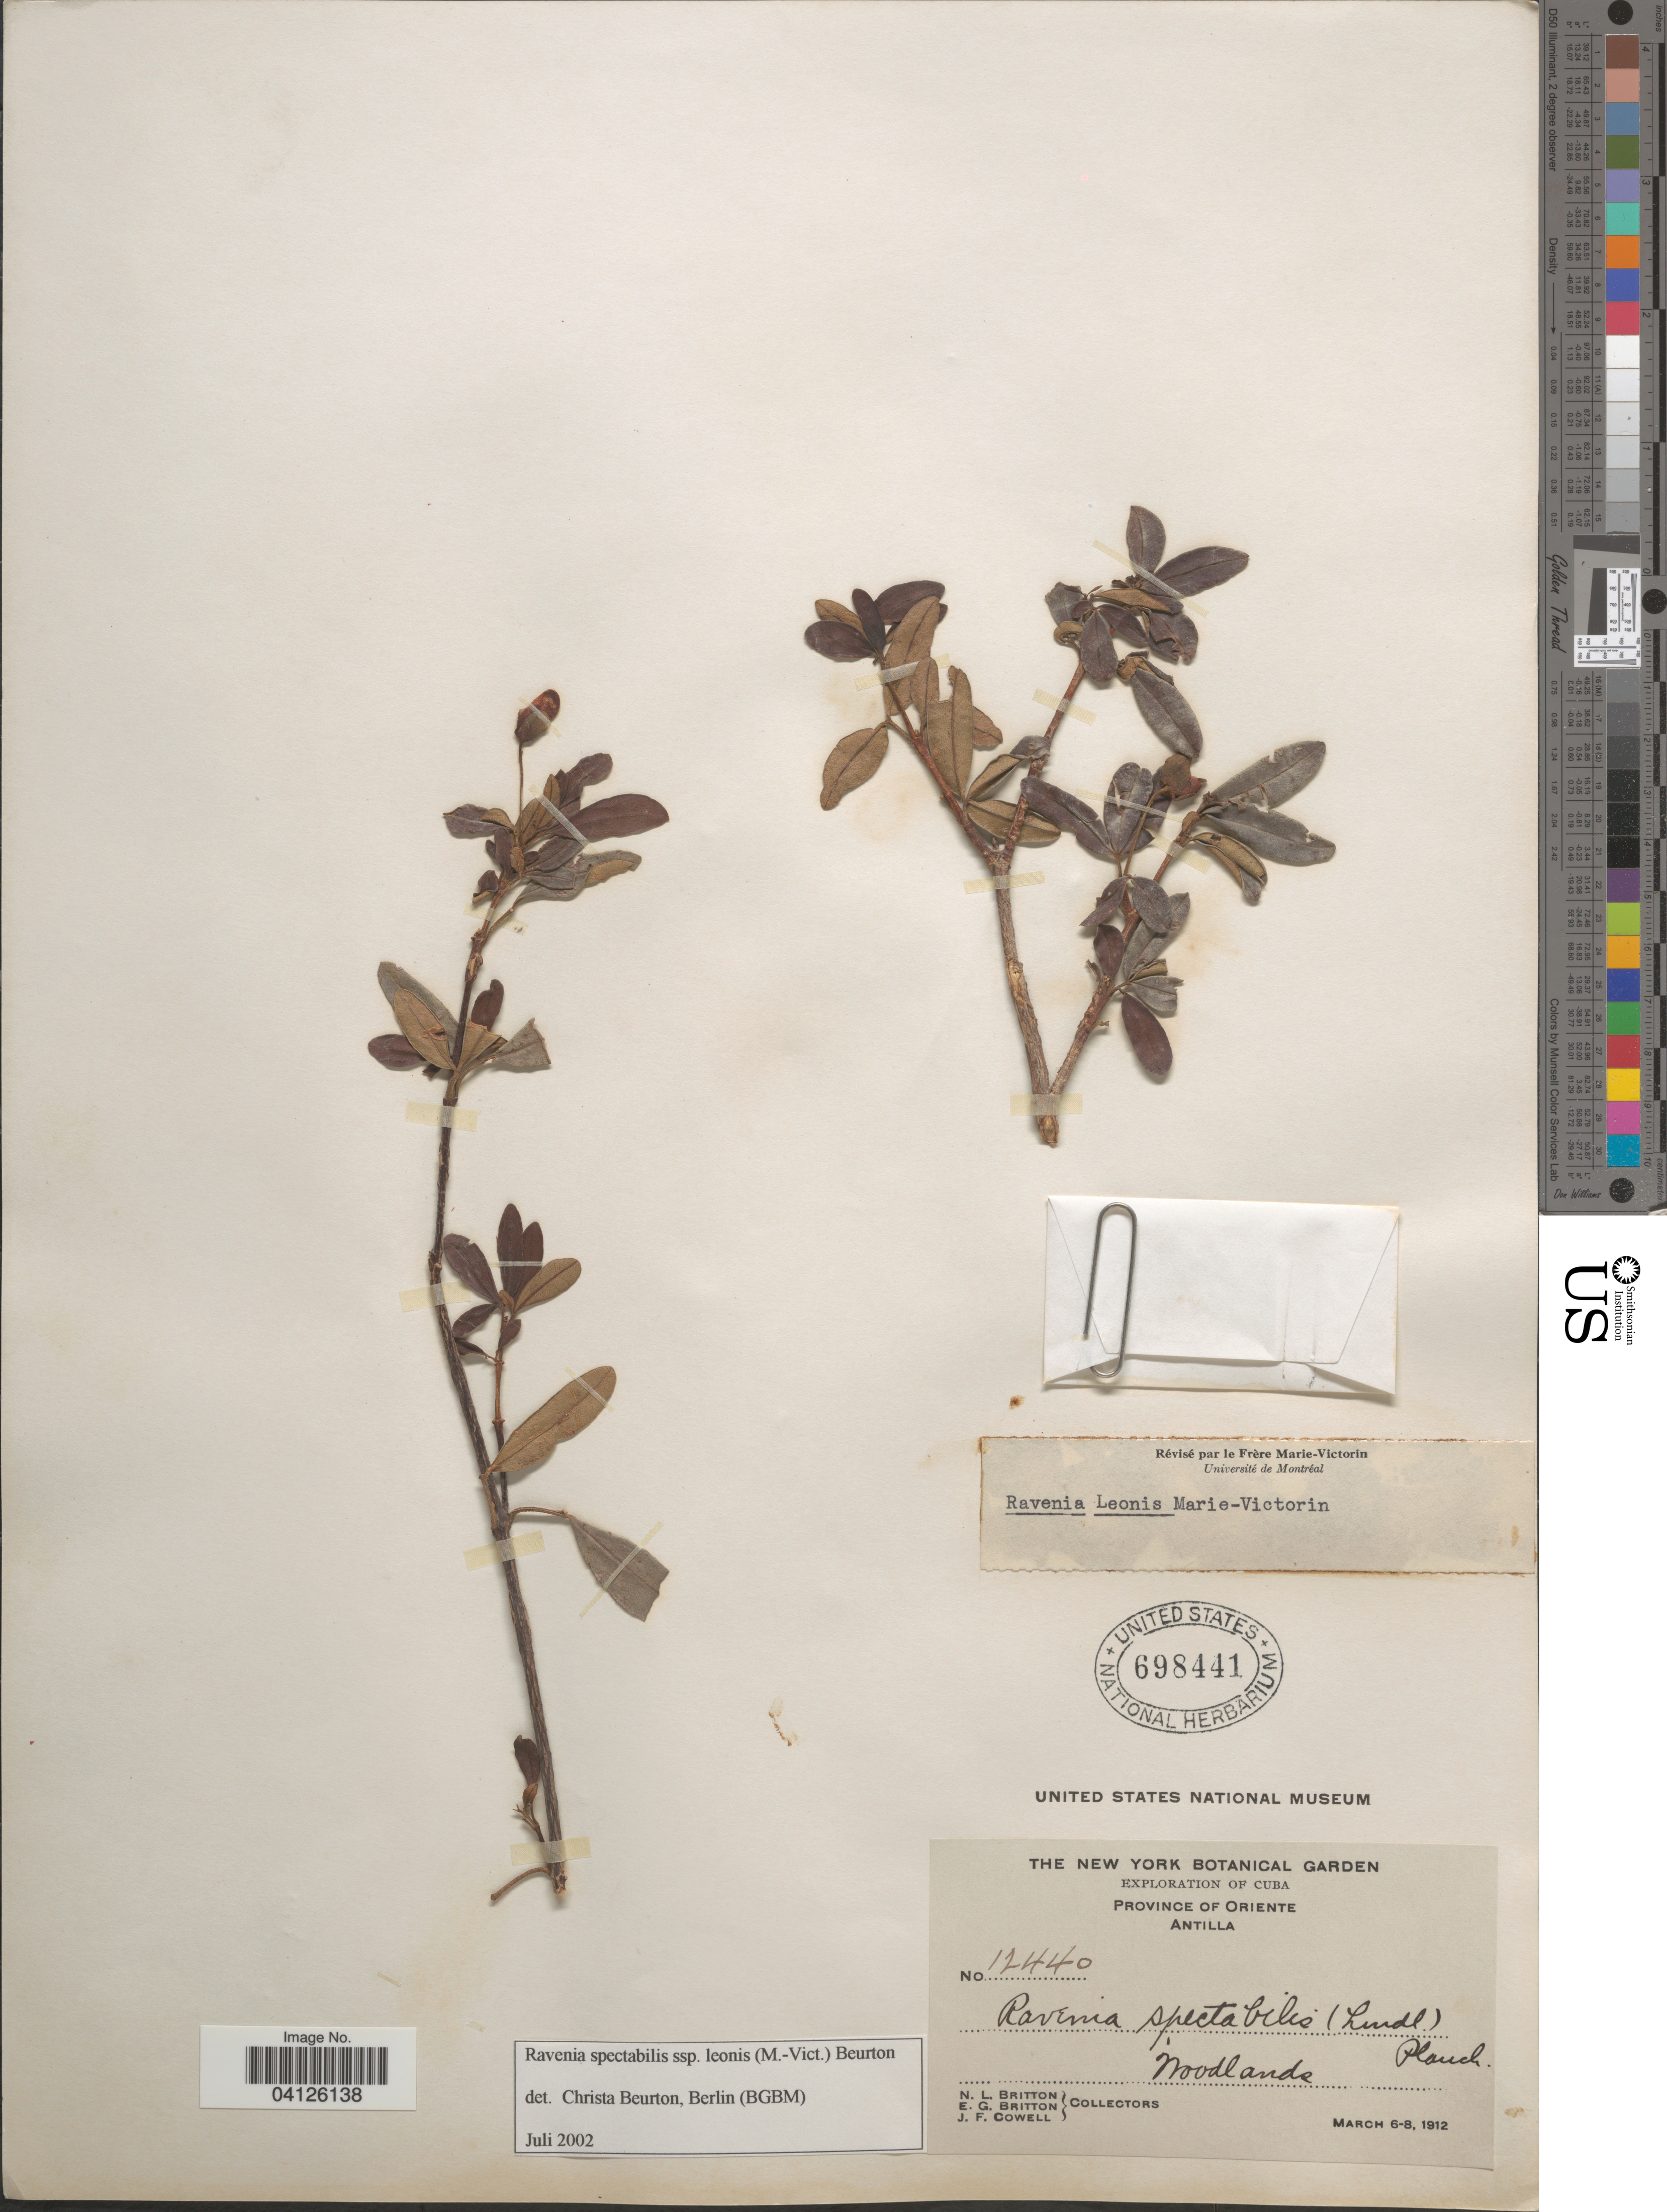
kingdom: Plantae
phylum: Tracheophyta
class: Magnoliopsida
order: Sapindales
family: Rutaceae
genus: Ravenia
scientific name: Ravenia spectabilis subsp. leonis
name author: (Vict.) Beurton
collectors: Mrs. N. L. Britton, E. G. Britton & J. F. Cowell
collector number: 12440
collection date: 1912-03-06/1912-03-08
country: Cuba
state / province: Oriente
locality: Exploration of Cuba. Antilla.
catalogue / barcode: US 698441